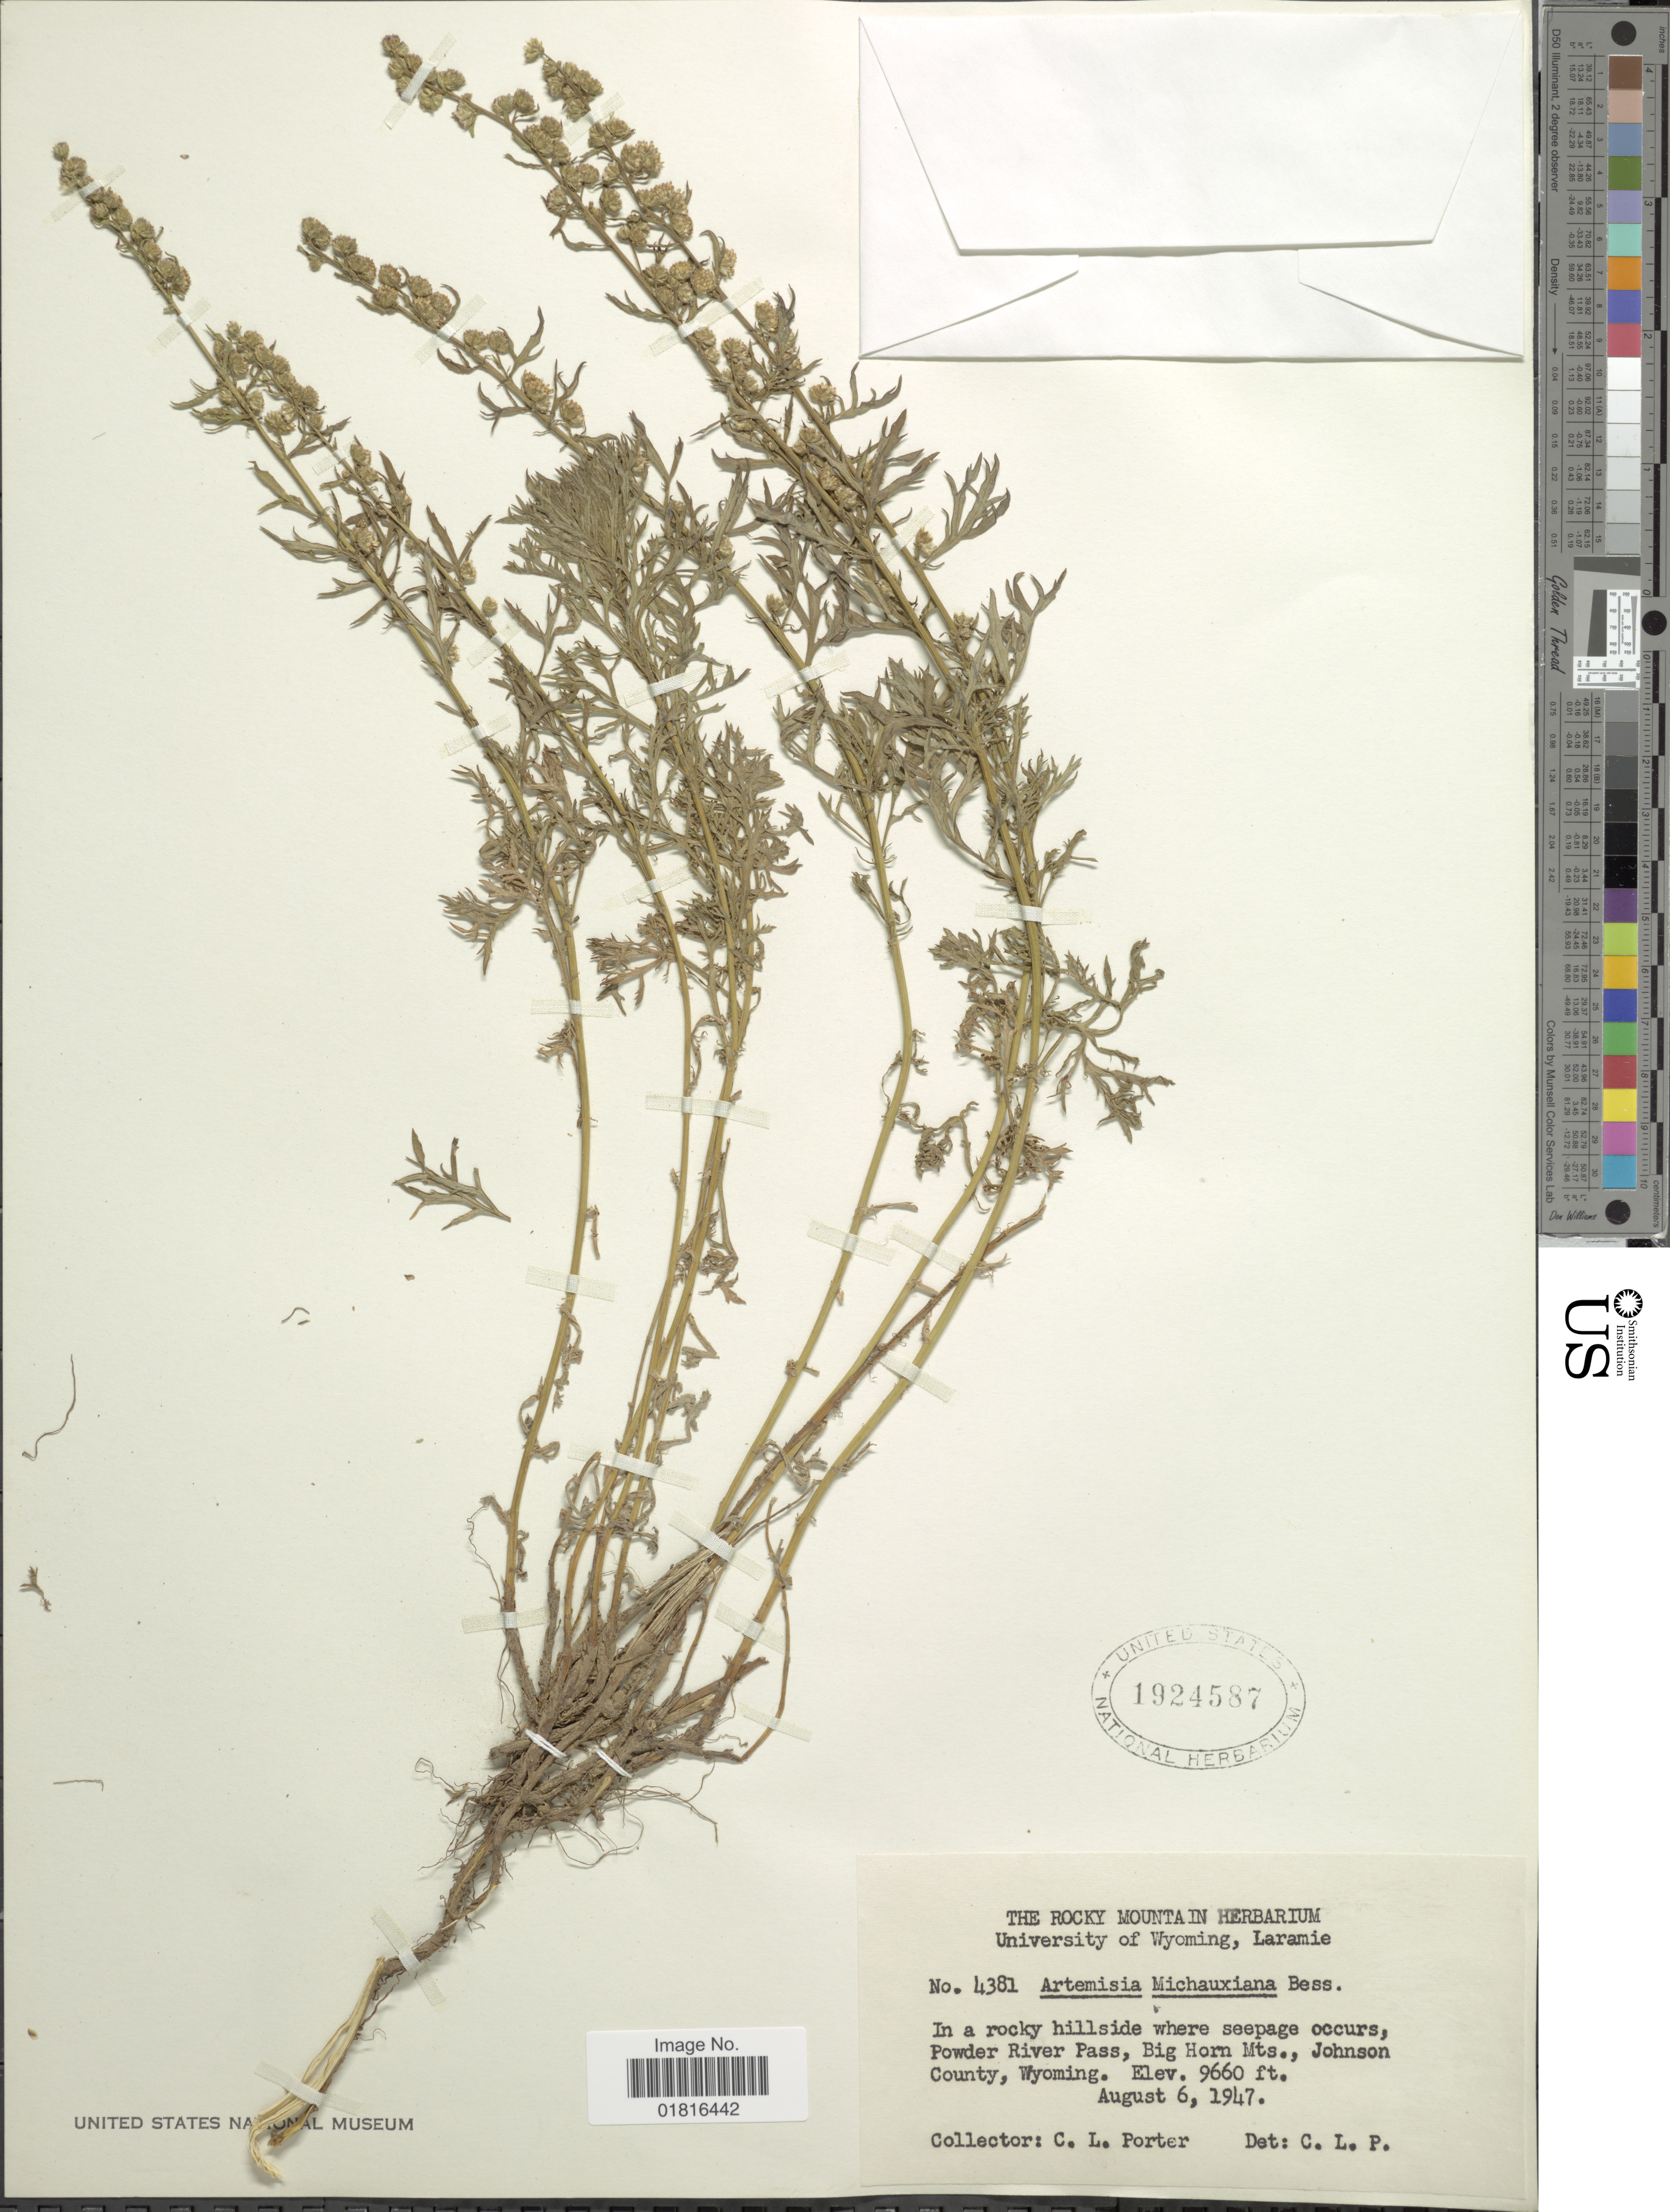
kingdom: Plantae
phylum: Tracheophyta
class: Magnoliopsida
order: Asterales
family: Asteraceae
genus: Artemisia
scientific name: Artemisia michauxiana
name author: Besser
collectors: C. L. Porter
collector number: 4381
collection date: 1947-08-06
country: United States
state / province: Wyoming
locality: In rocky hillside where seepage occurs, Powder River Pass, Big Horn Mts., Johnson County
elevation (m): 2944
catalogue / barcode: US 1924587